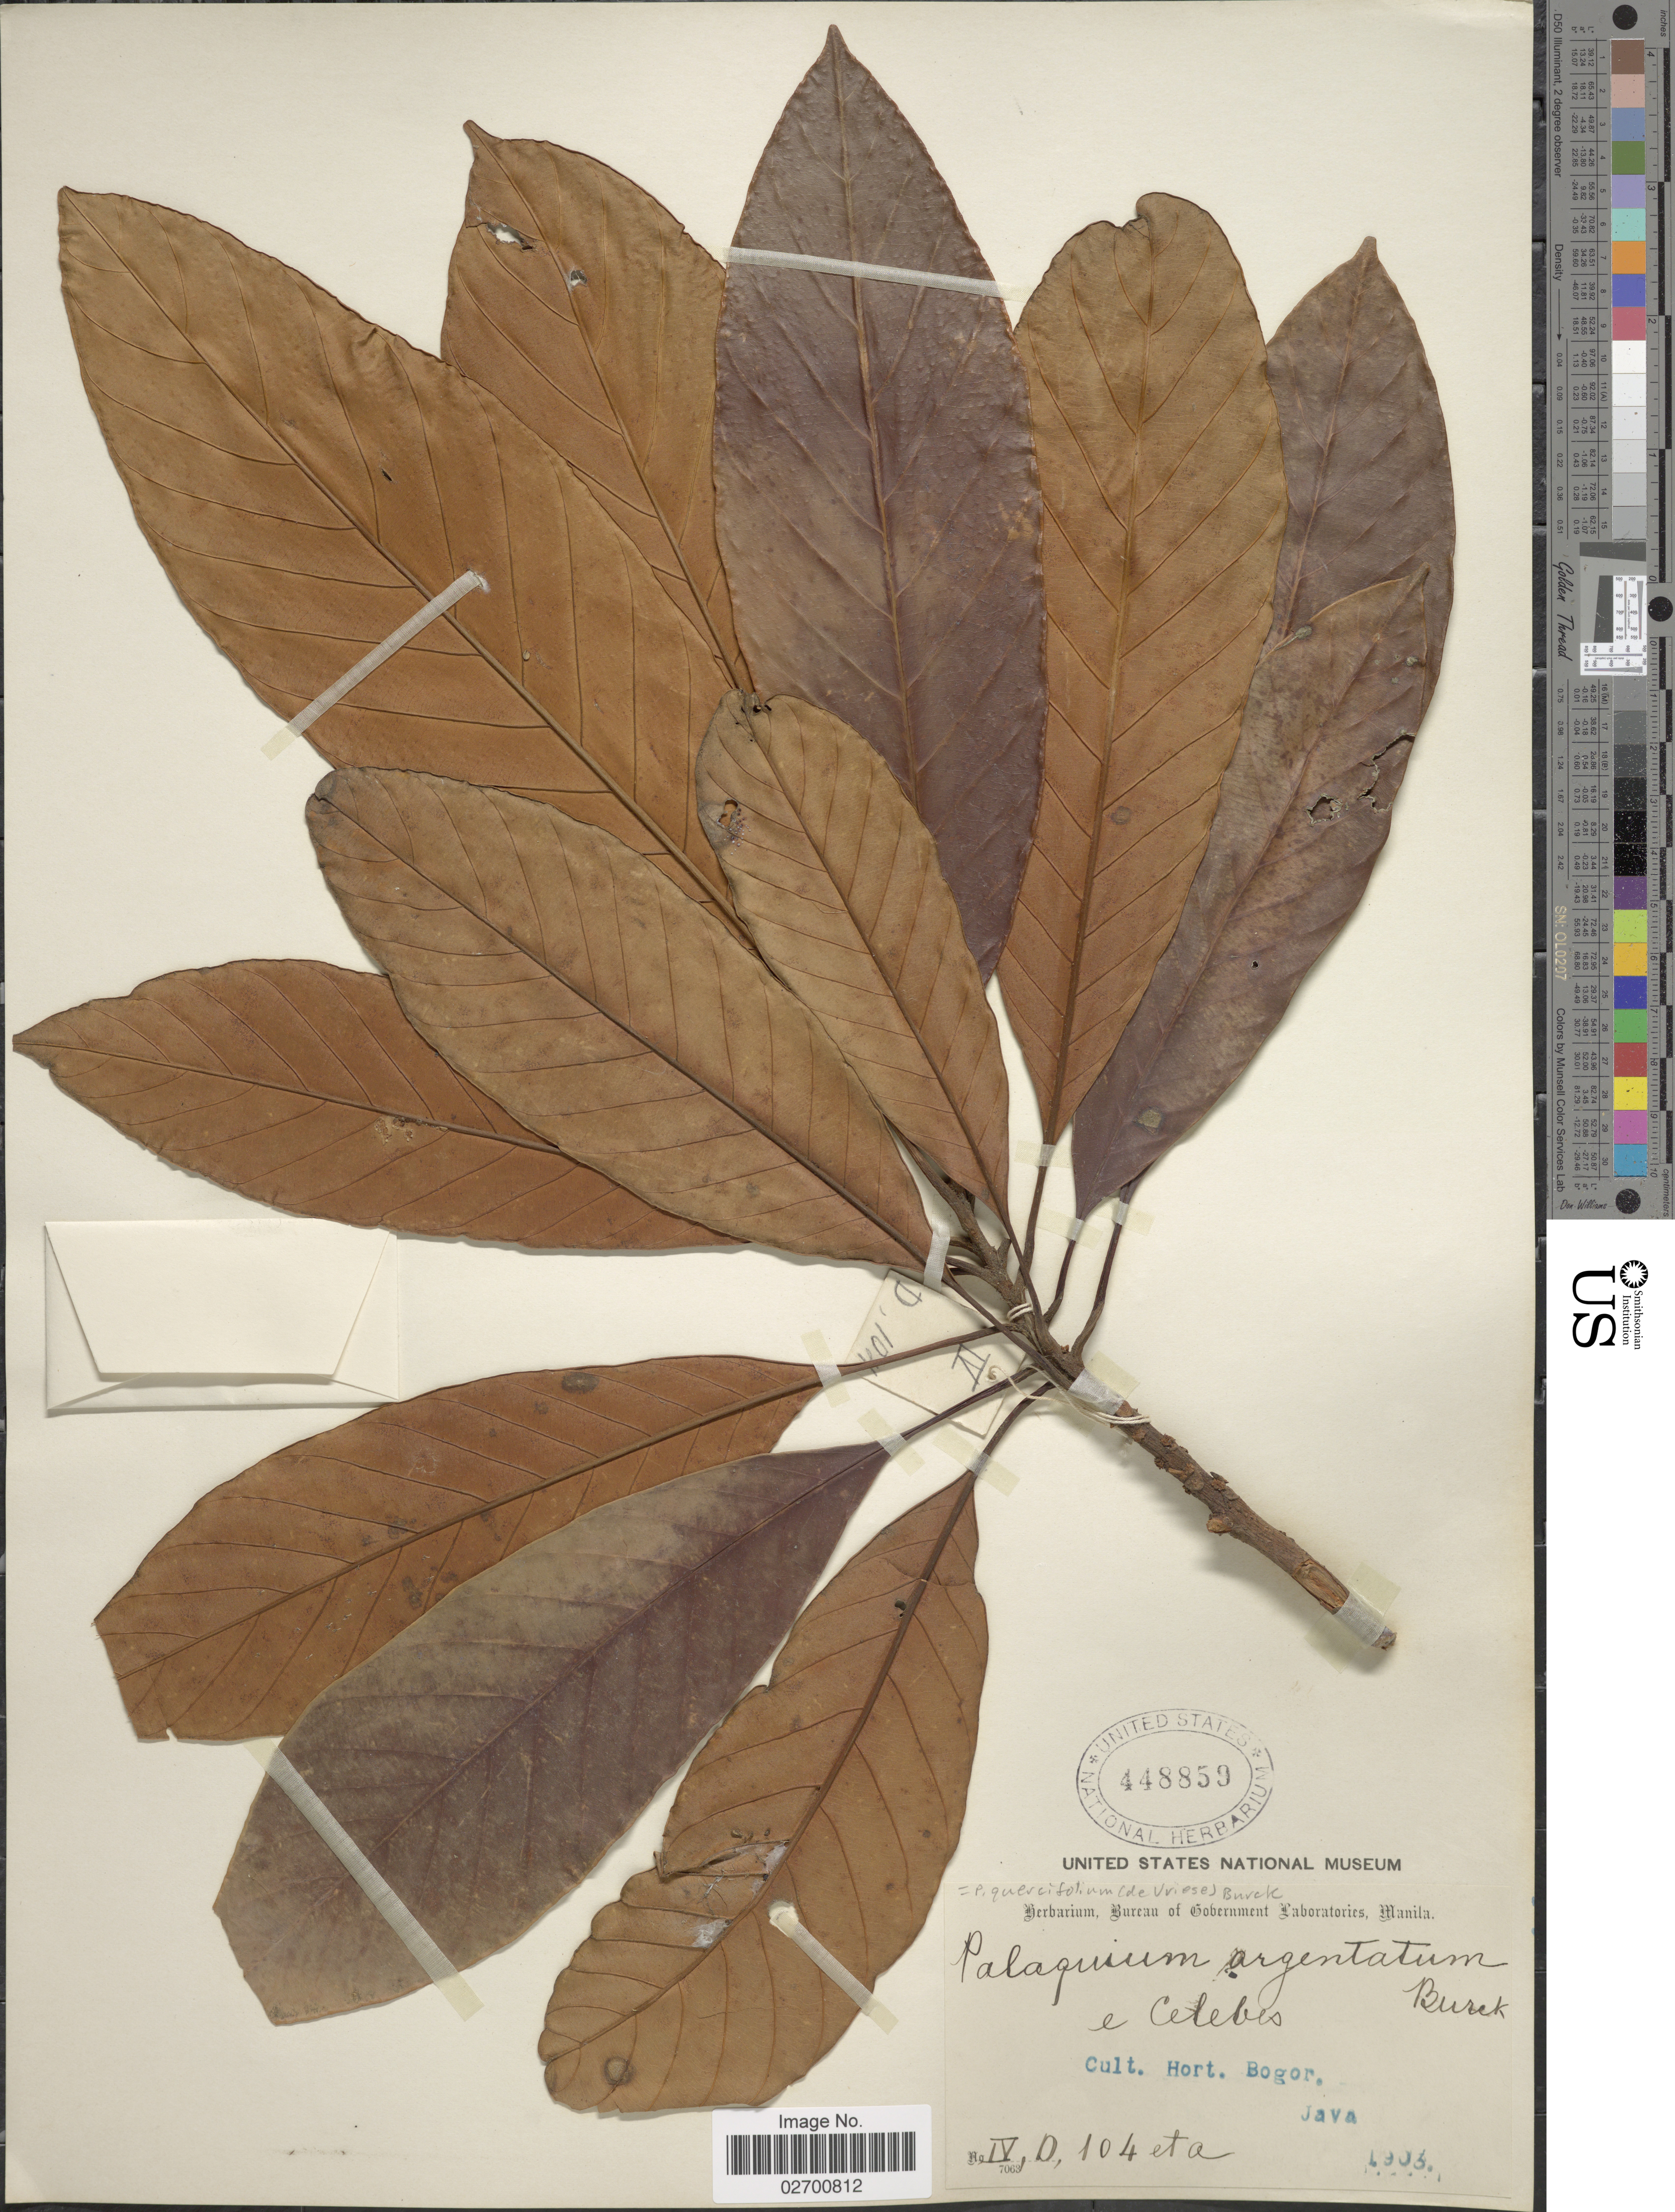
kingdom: Plantae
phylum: Tracheophyta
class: Magnoliopsida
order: Ericales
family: Sapotaceae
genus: Palaquium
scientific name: Palaquium quercifolium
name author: (de Vriese) Burck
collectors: Ex herb. Bureau of Government Laboratories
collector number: IV, D, 104 eta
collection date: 1903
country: Indonesia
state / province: Java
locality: Cult. Hort. Bogor. e Celebes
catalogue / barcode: US 448859